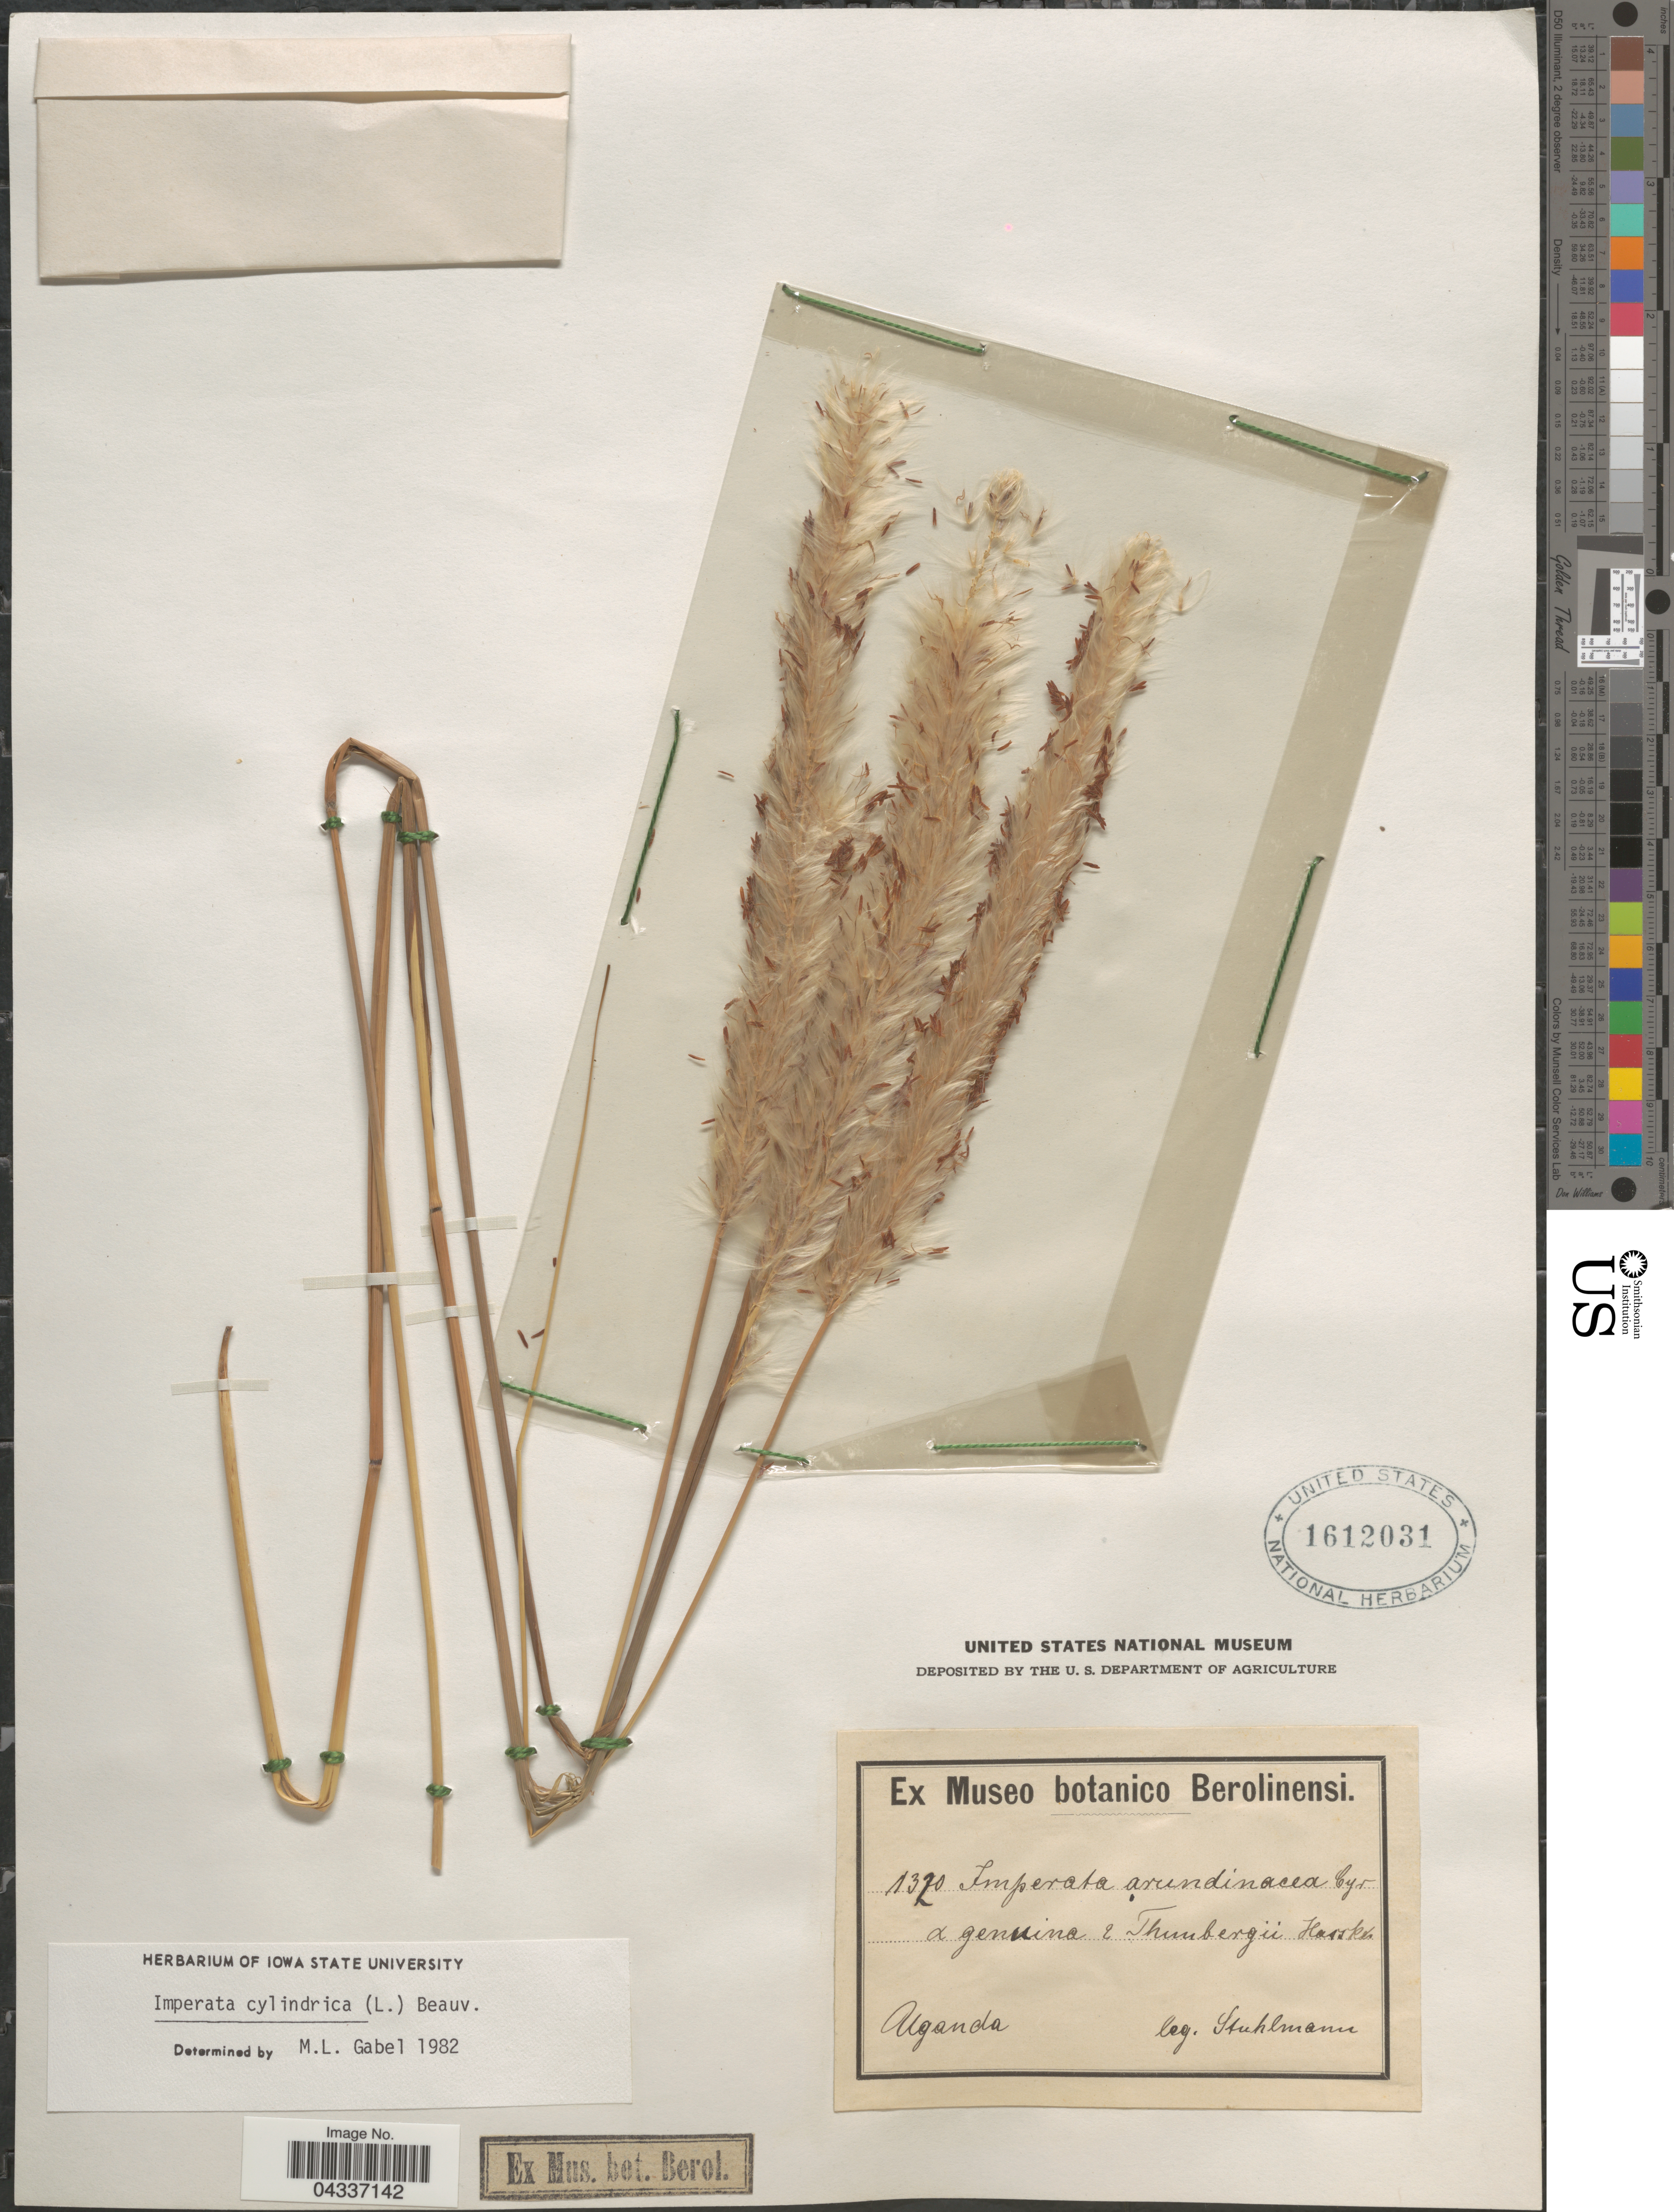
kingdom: Plantae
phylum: Tracheophyta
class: Liliopsida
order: Poales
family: Poaceae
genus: Imperata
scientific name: Imperata cylindrica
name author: (L.) P. Beauv.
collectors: -. Stuhlmann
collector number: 1320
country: Uganda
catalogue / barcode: US 1612031